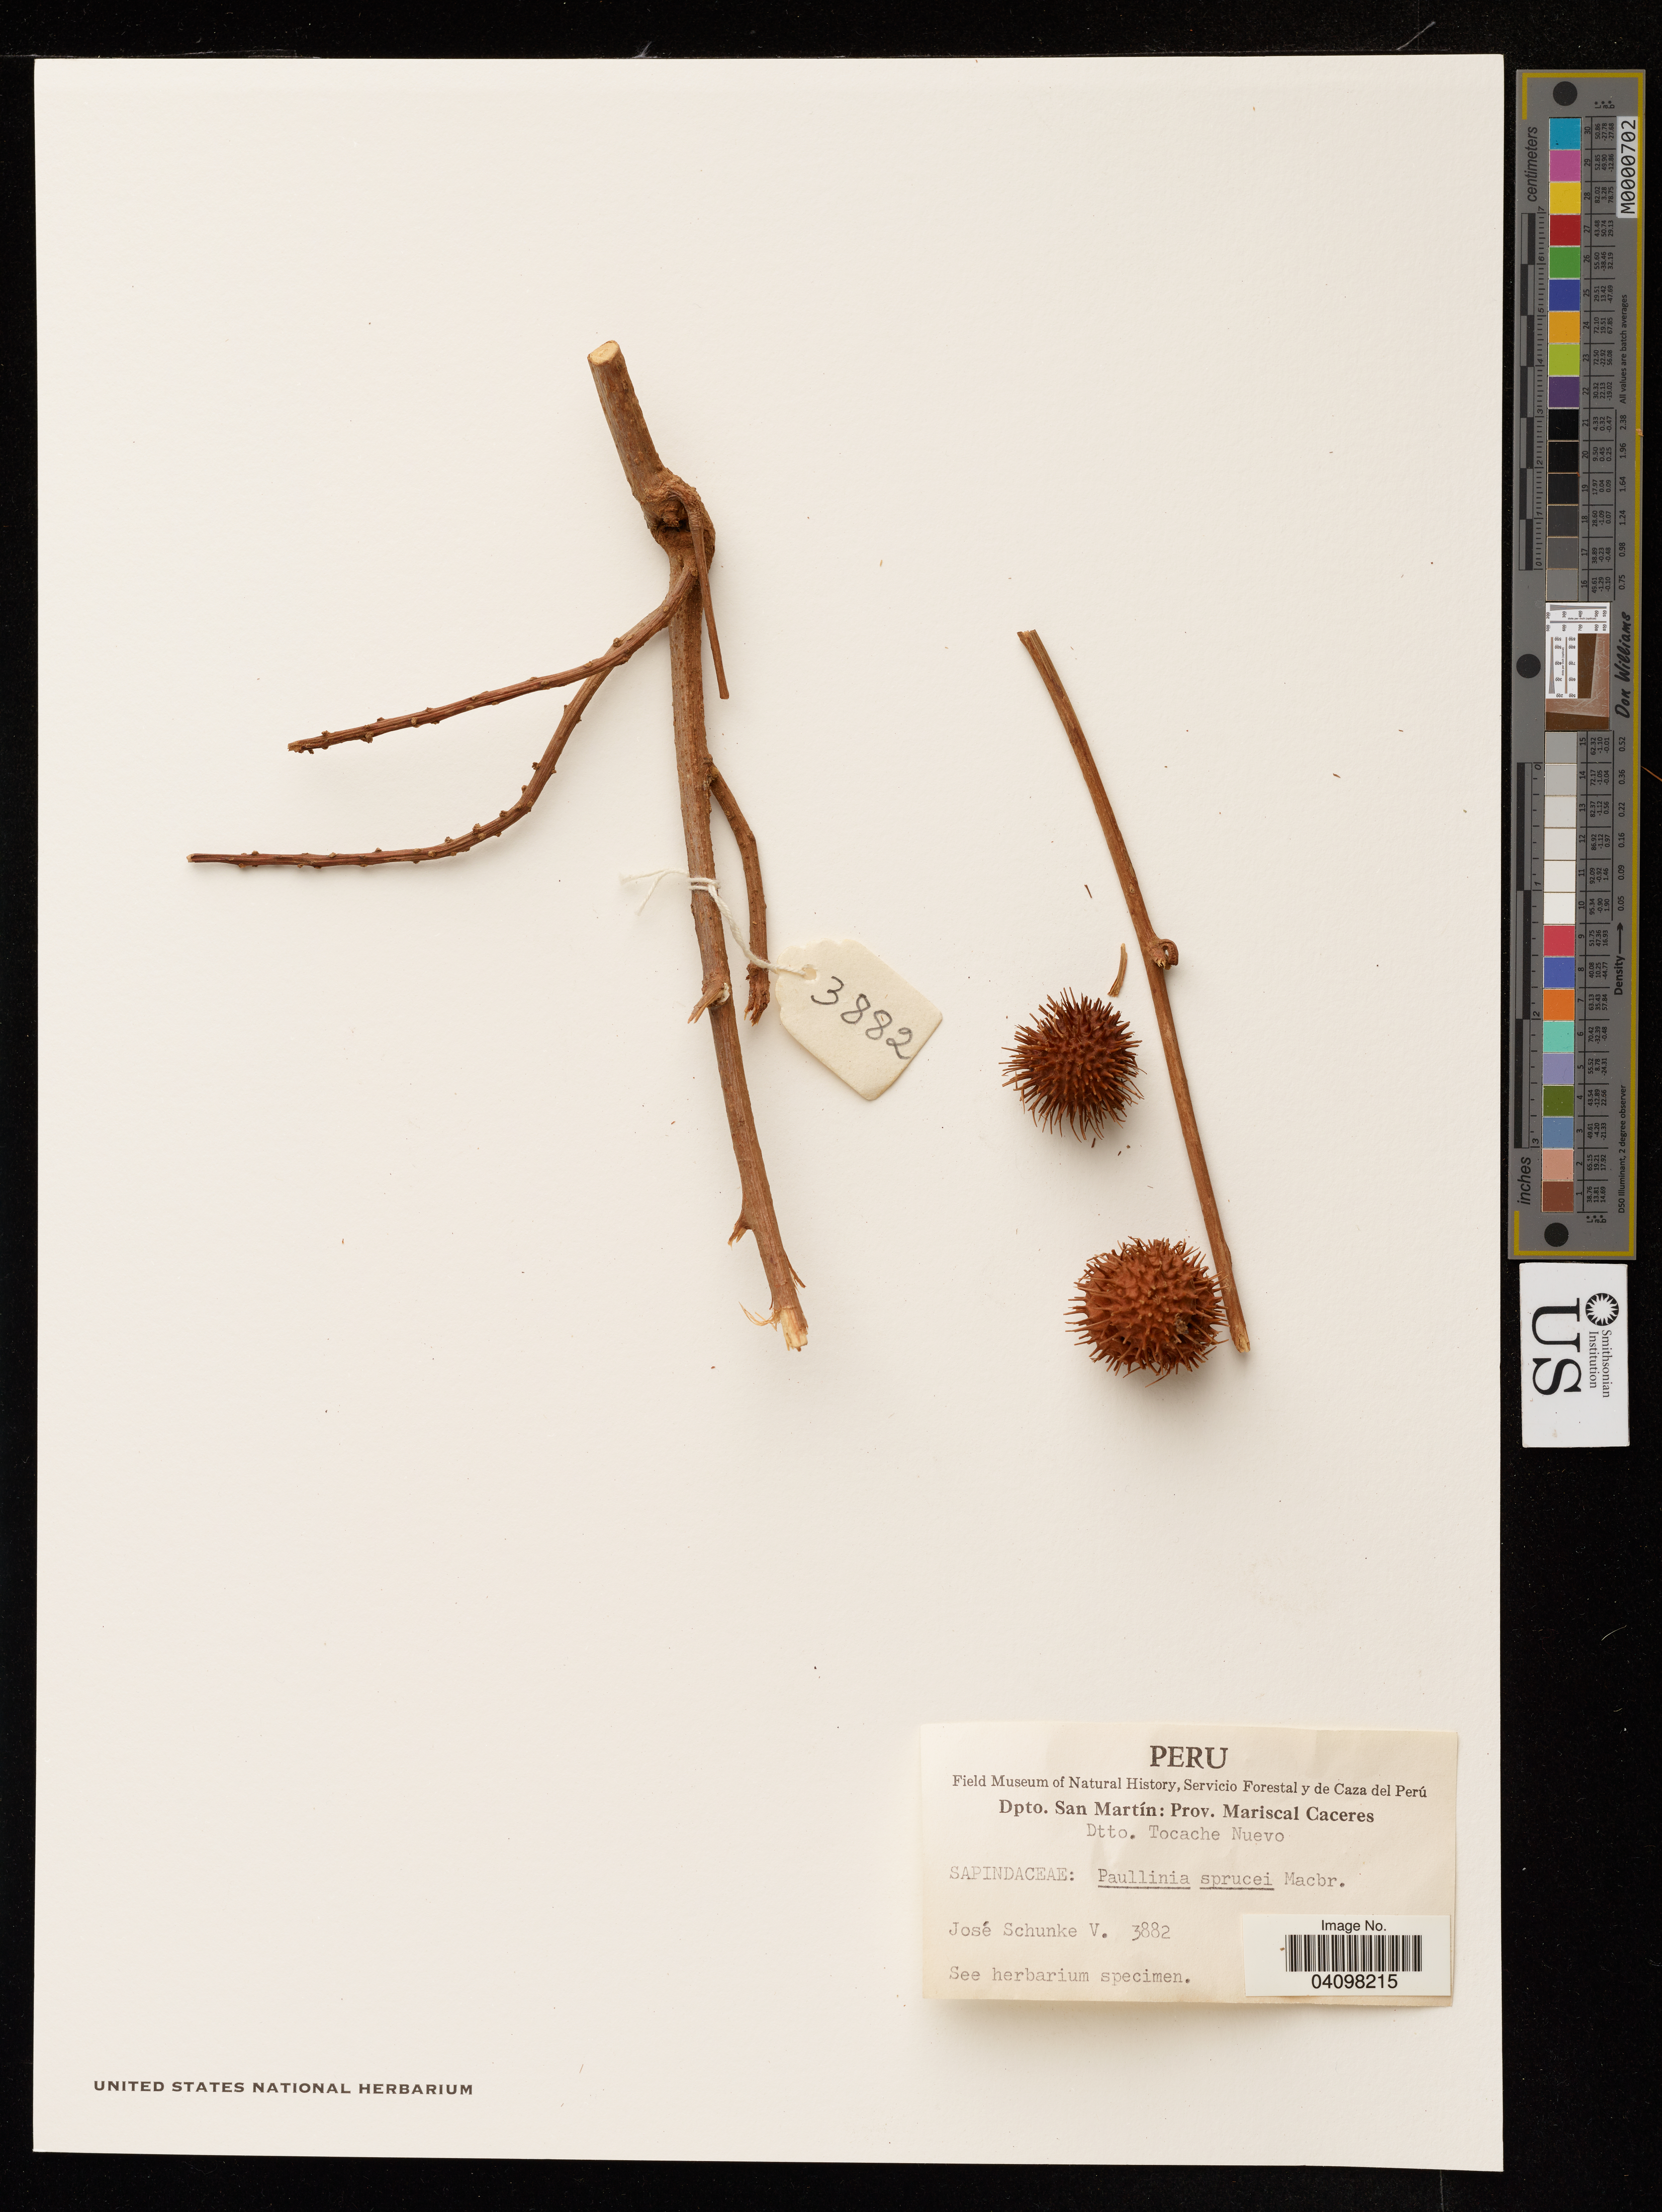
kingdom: Plantae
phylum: Tracheophyta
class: Magnoliopsida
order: Sapindales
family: Sapindaceae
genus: Paullinia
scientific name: Paullinia sprucei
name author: J.F. Macbr.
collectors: J. Schunke Vigo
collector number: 3882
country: Peru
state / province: San Martin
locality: Prov. Mariscal Caceres. Dtto. Tocache Nuevo.